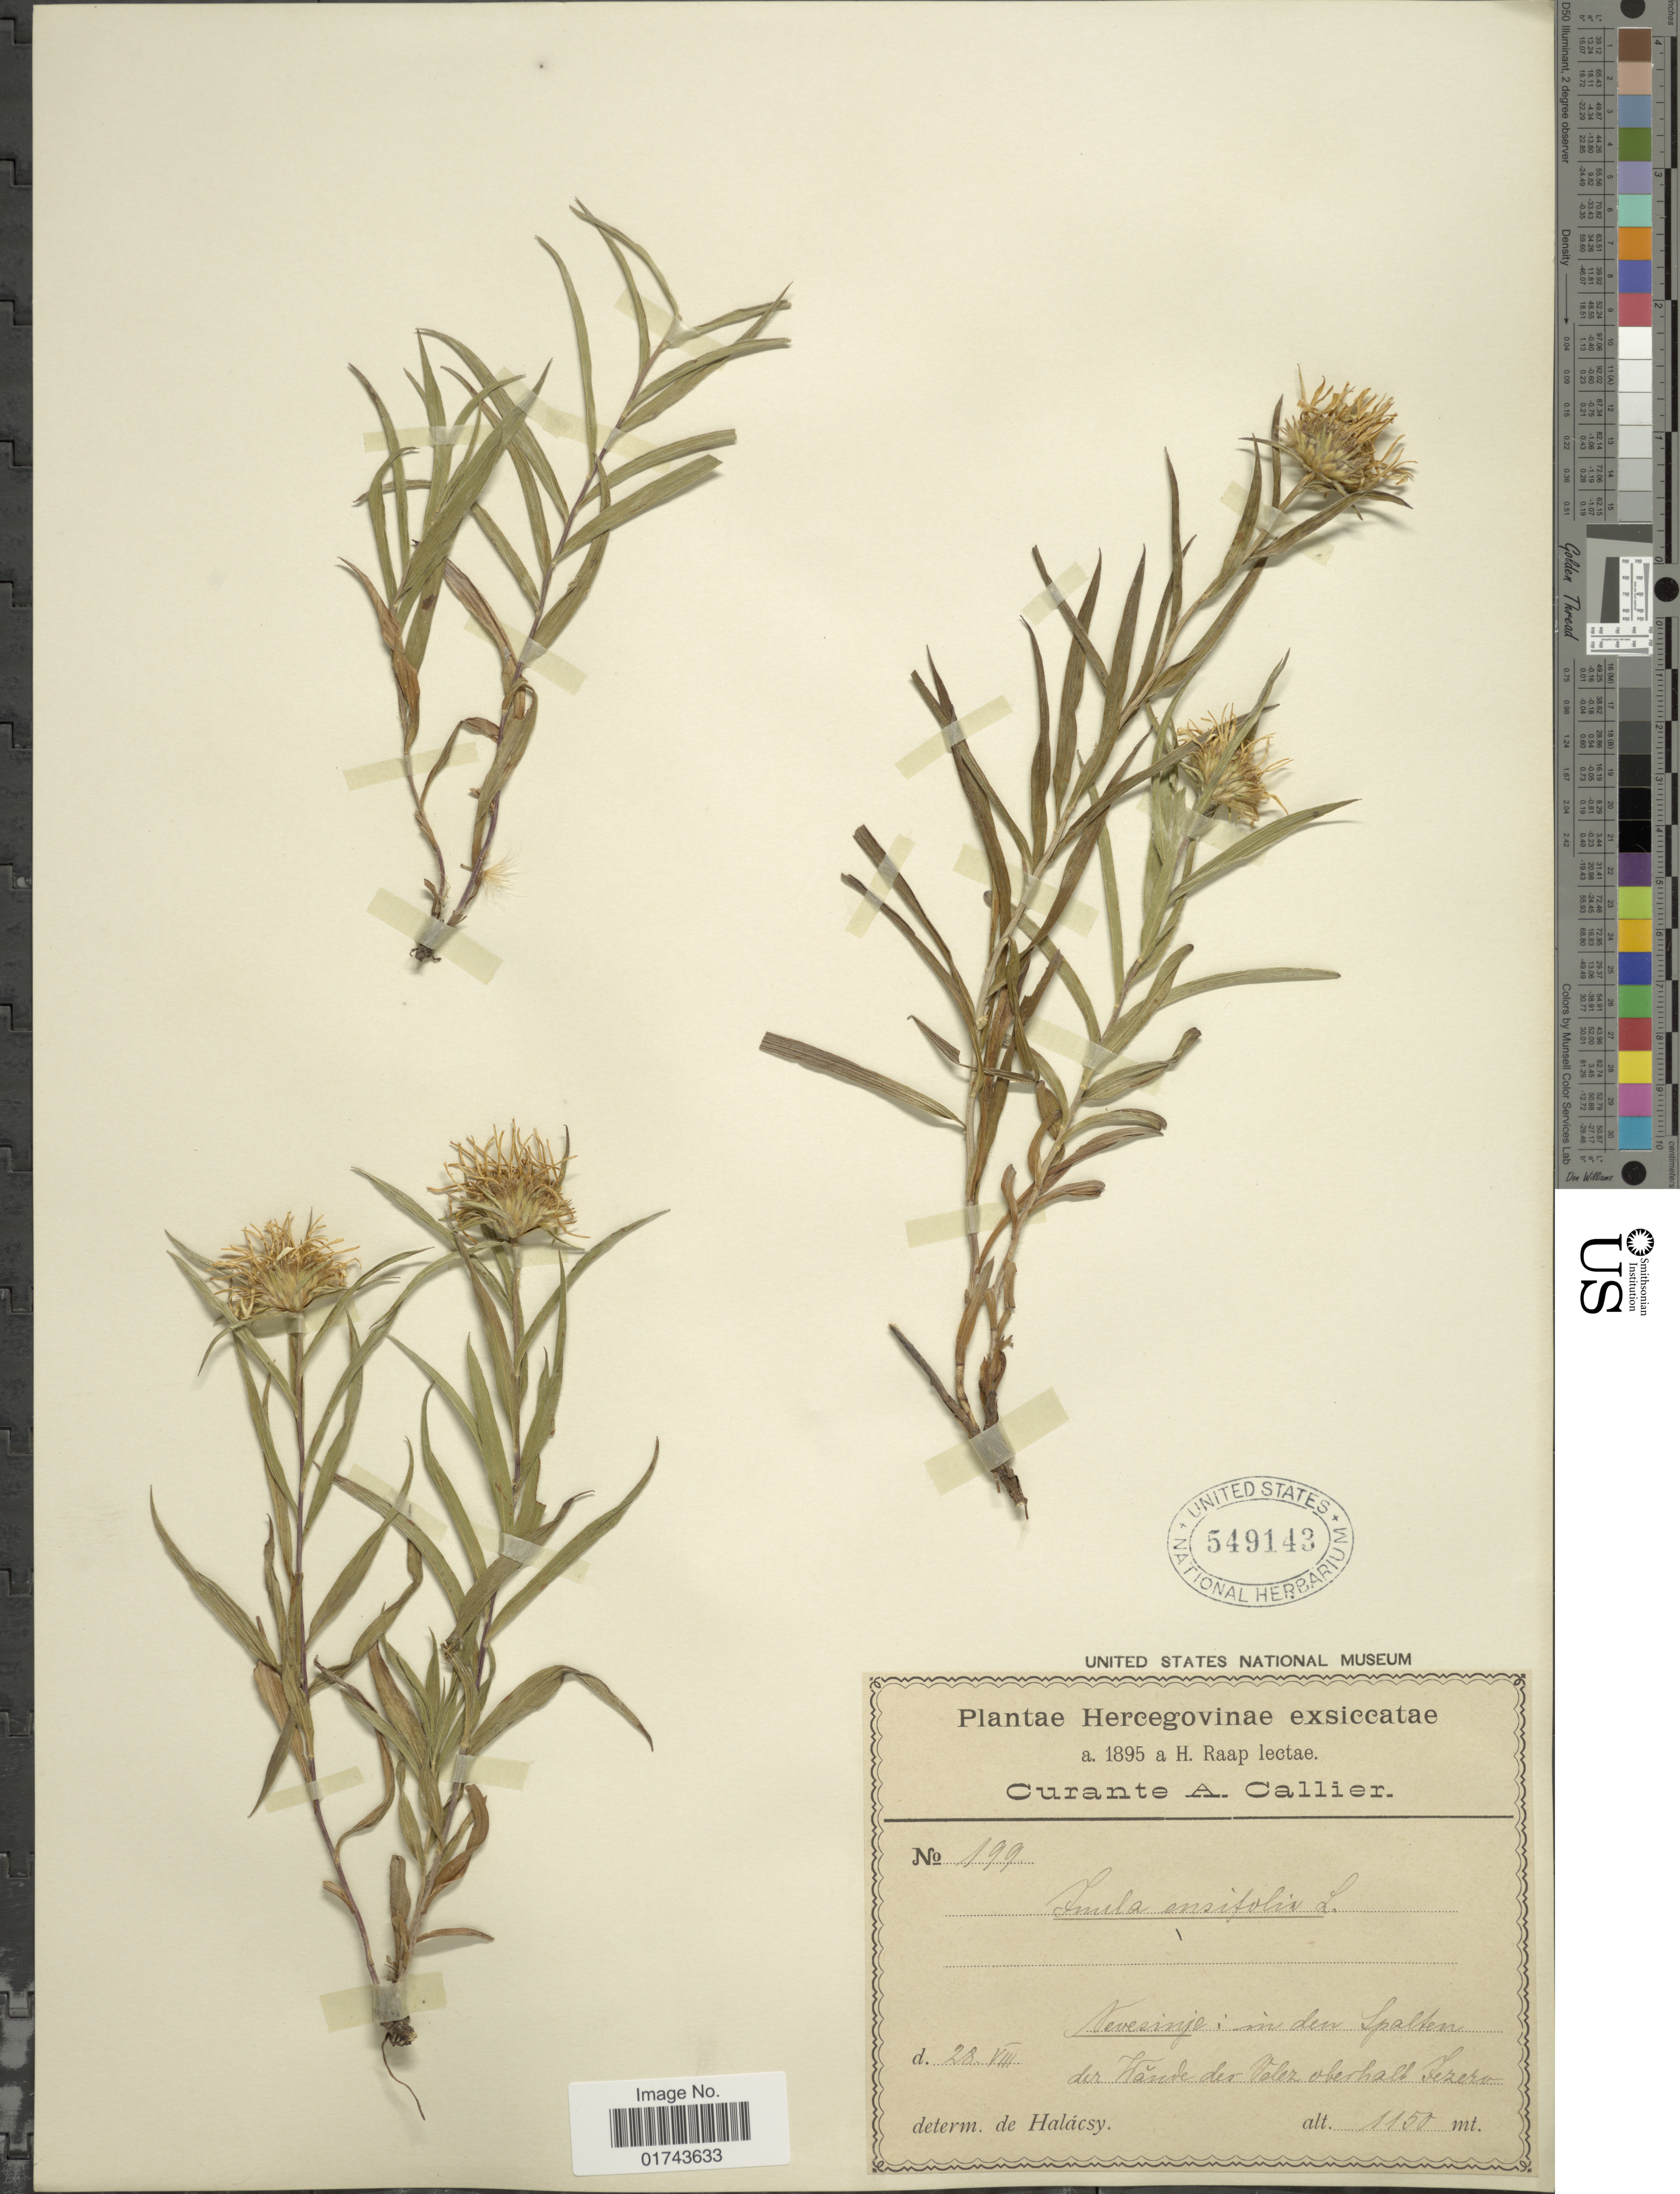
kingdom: Plantae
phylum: Tracheophyta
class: Magnoliopsida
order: Asterales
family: Asteraceae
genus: Inula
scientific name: Inula ensifolia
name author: L.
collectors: C. A. Callier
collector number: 199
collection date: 1895-08-28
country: Bosnia and Herzegovina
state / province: Srpska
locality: Nevesinje: in des Spalten der Hande des Velez oberhalt Tereza [interpreted]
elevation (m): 1150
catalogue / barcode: US 549143